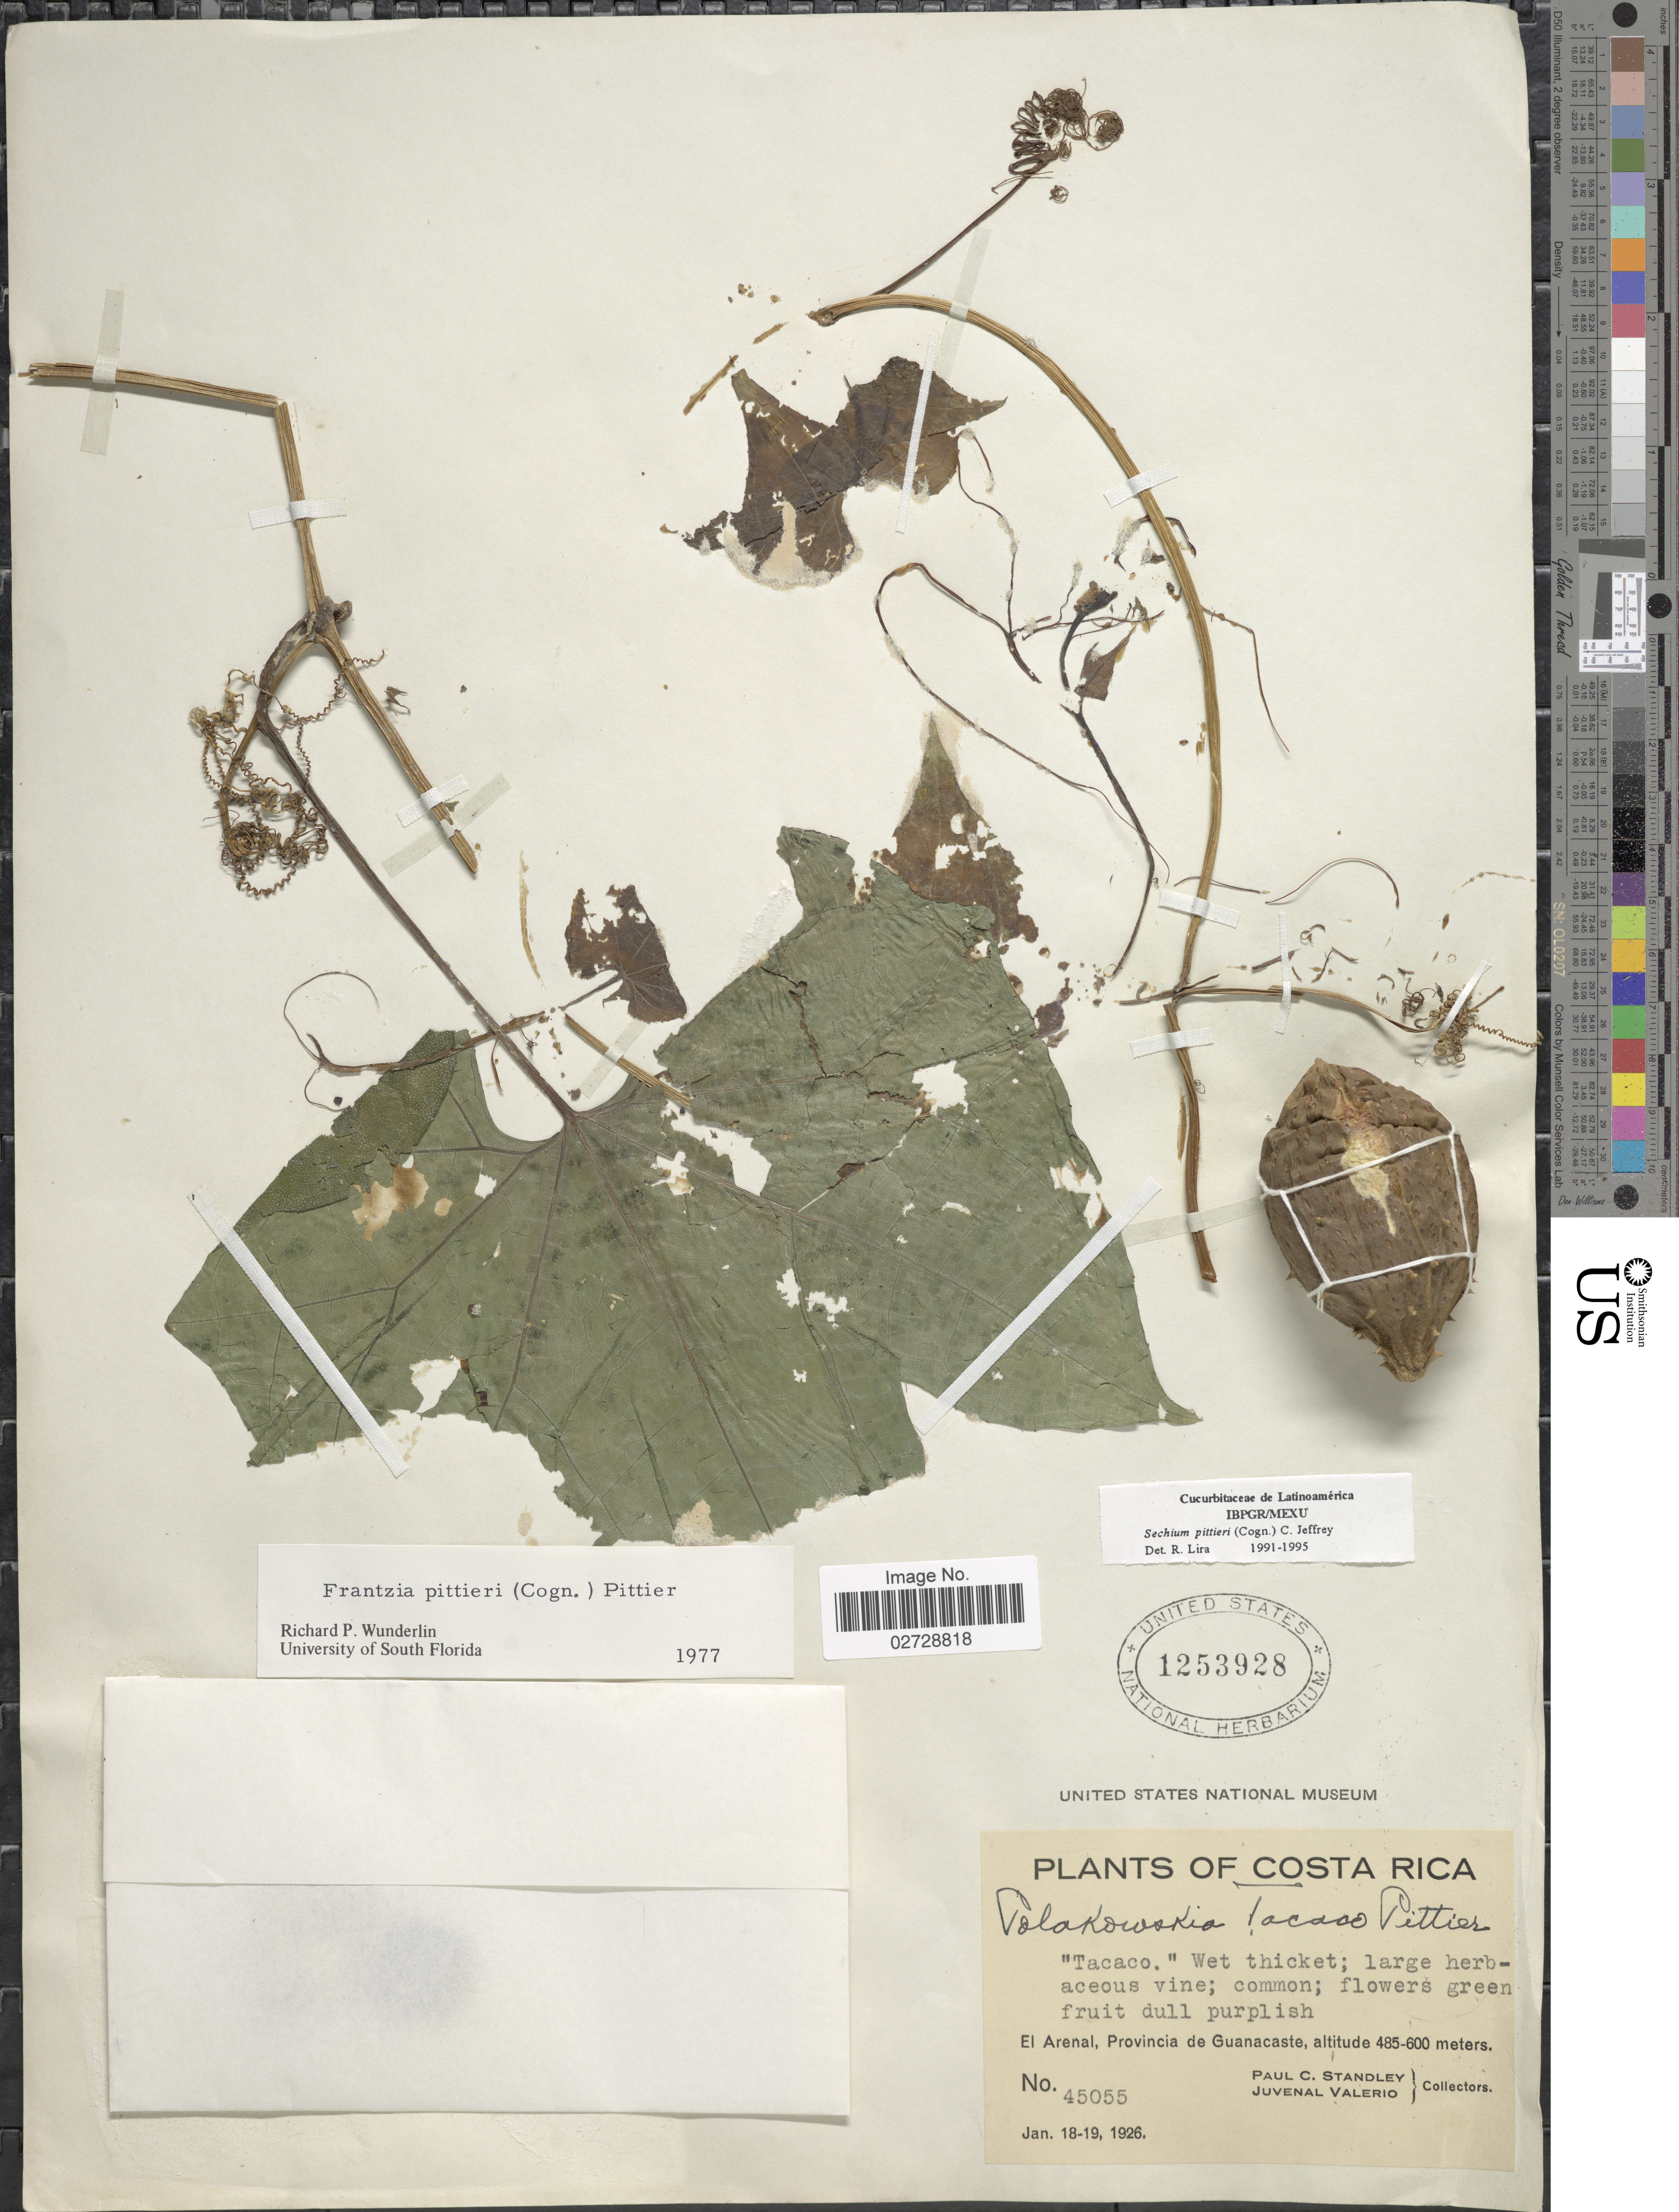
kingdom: Plantae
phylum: Tracheophyta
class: Magnoliopsida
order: Cucurbitales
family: Cucurbitaceae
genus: Sechium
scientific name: Sechium pittieri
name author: (Cogn.) C. Jeffrey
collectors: P. C. Standley & J. Valerio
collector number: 45055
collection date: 1926-01-18/1926-01-19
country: Costa Rica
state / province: Guanacaste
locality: El Arenal.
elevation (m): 485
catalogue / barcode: US 1253928